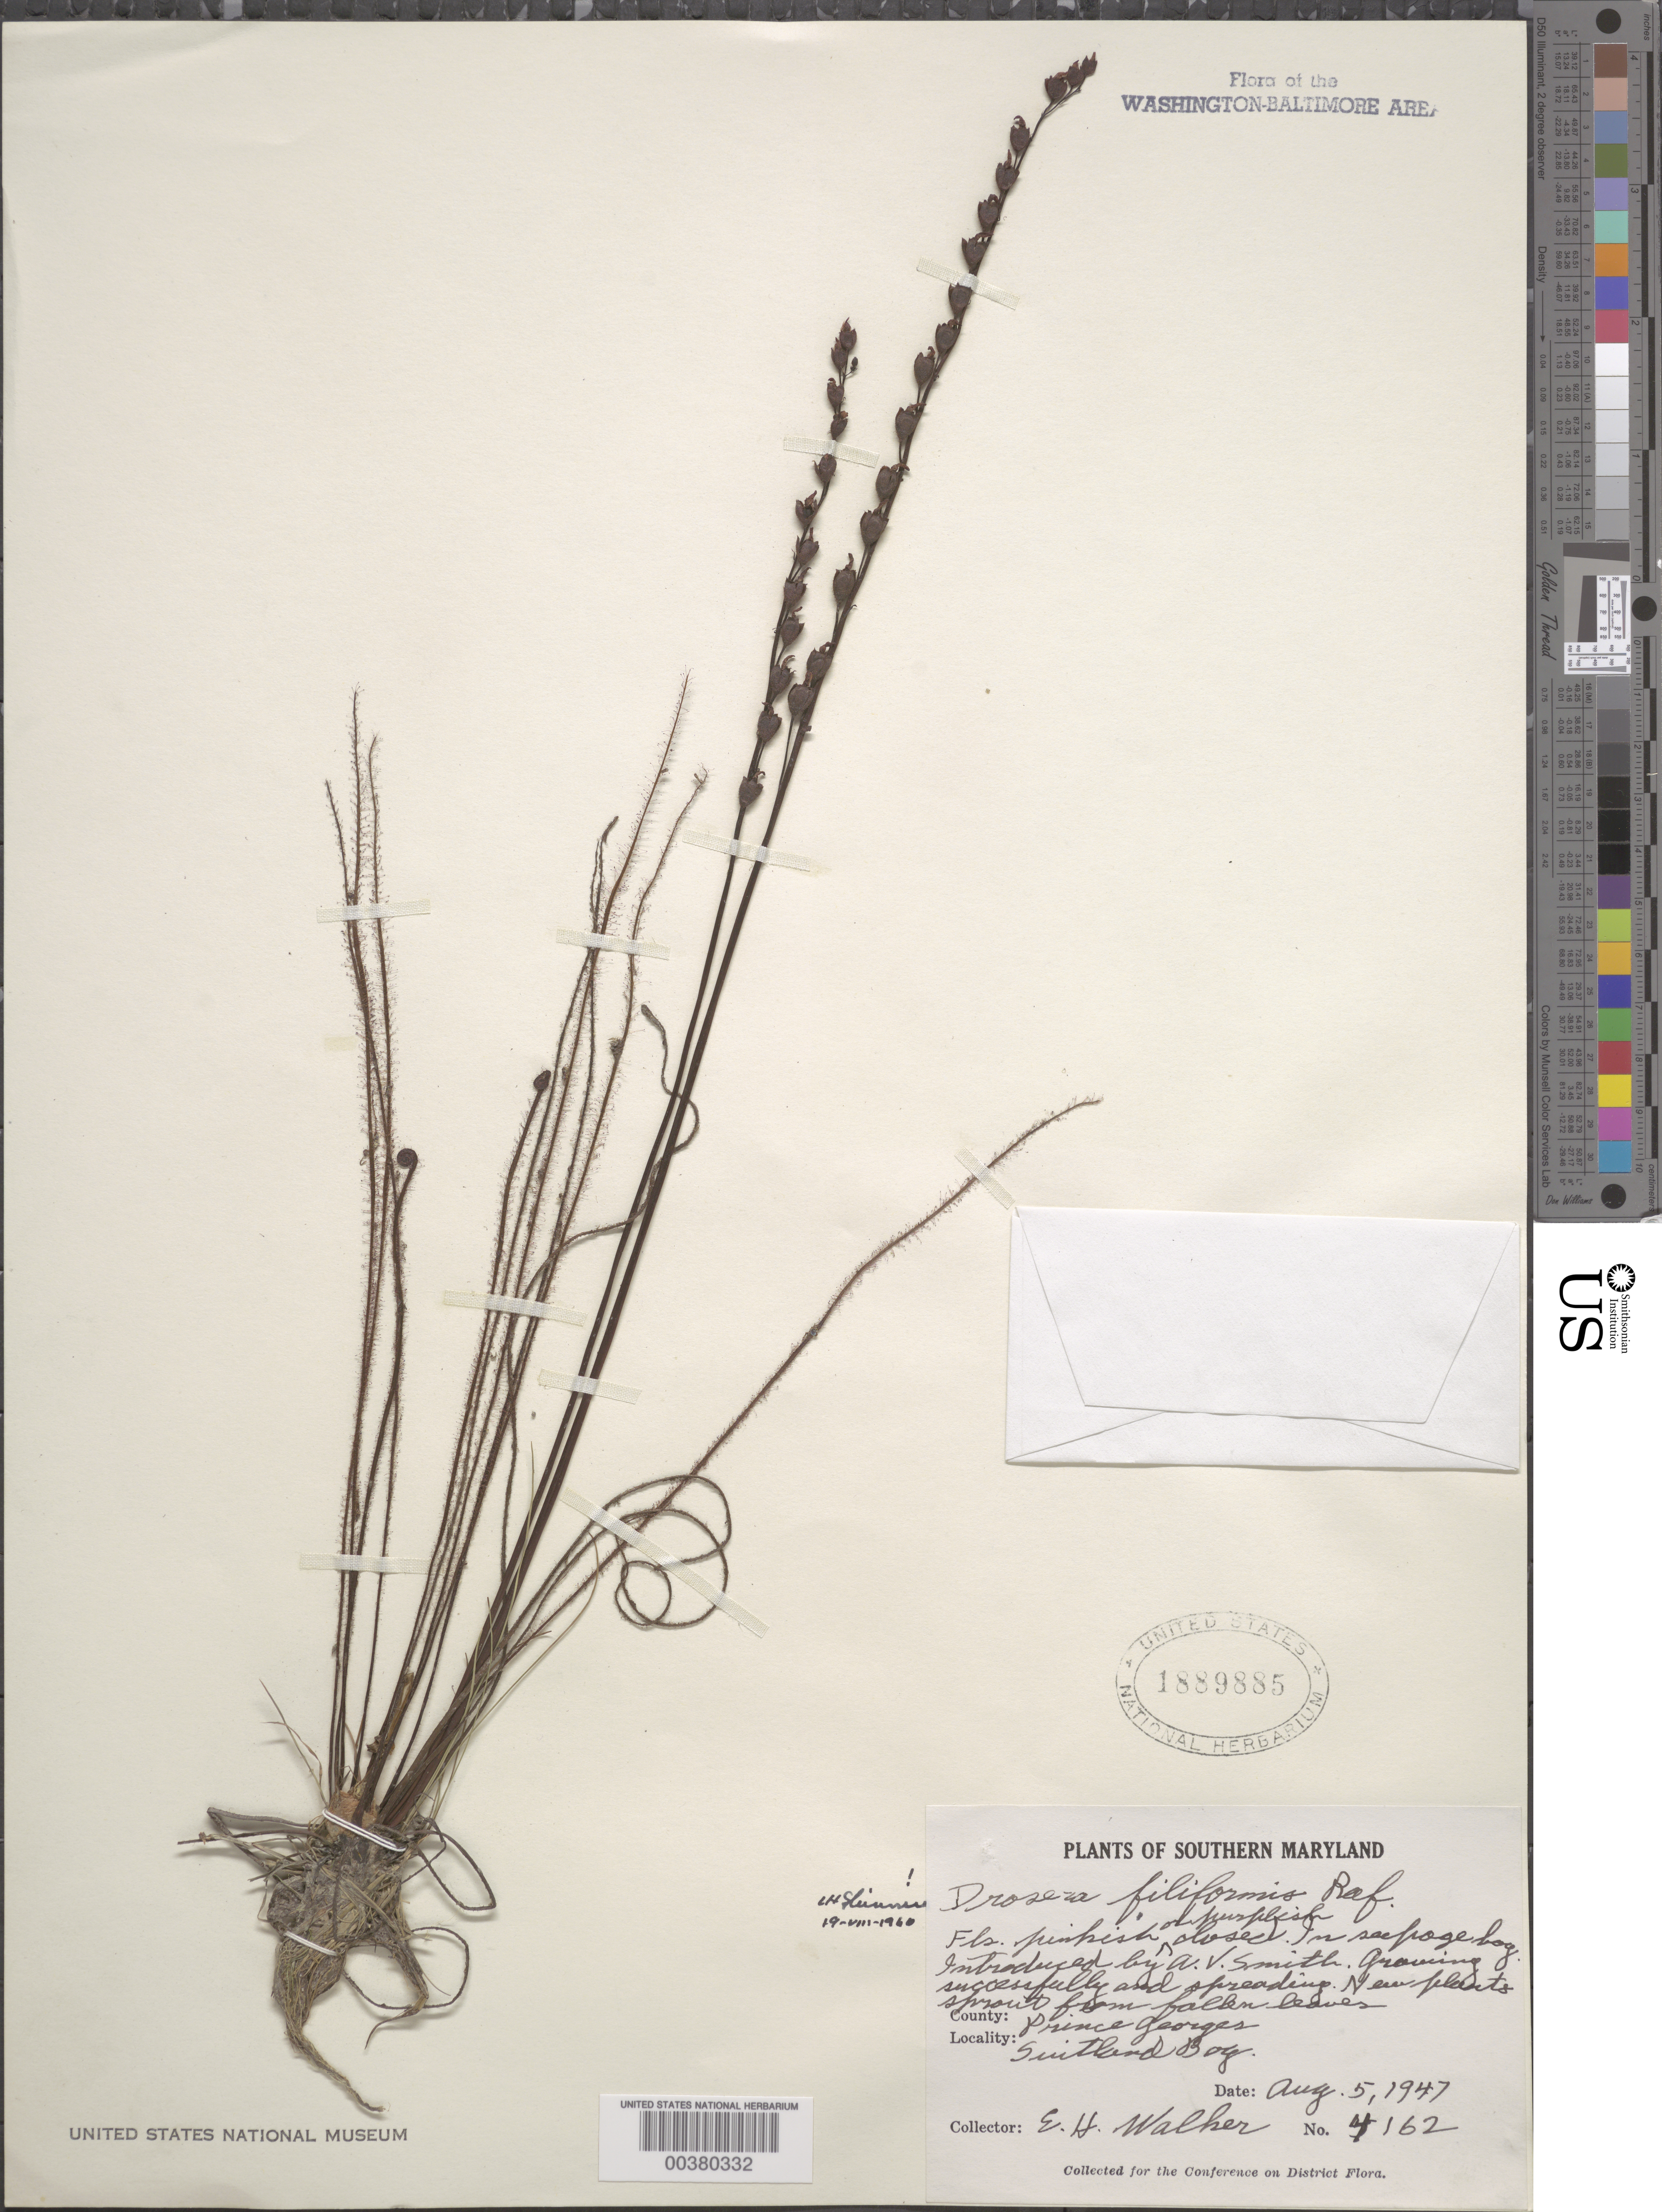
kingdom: Plantae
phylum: Tracheophyta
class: Magnoliopsida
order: Caryophyllales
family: Droseraceae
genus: Drosera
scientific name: Drosera filiformis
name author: Raf.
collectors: E. H. Walker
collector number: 4162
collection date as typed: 05 Aug 1947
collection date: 1947-08-05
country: United States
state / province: Maryland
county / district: Prince George's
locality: Suitland Bog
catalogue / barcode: US 1889885